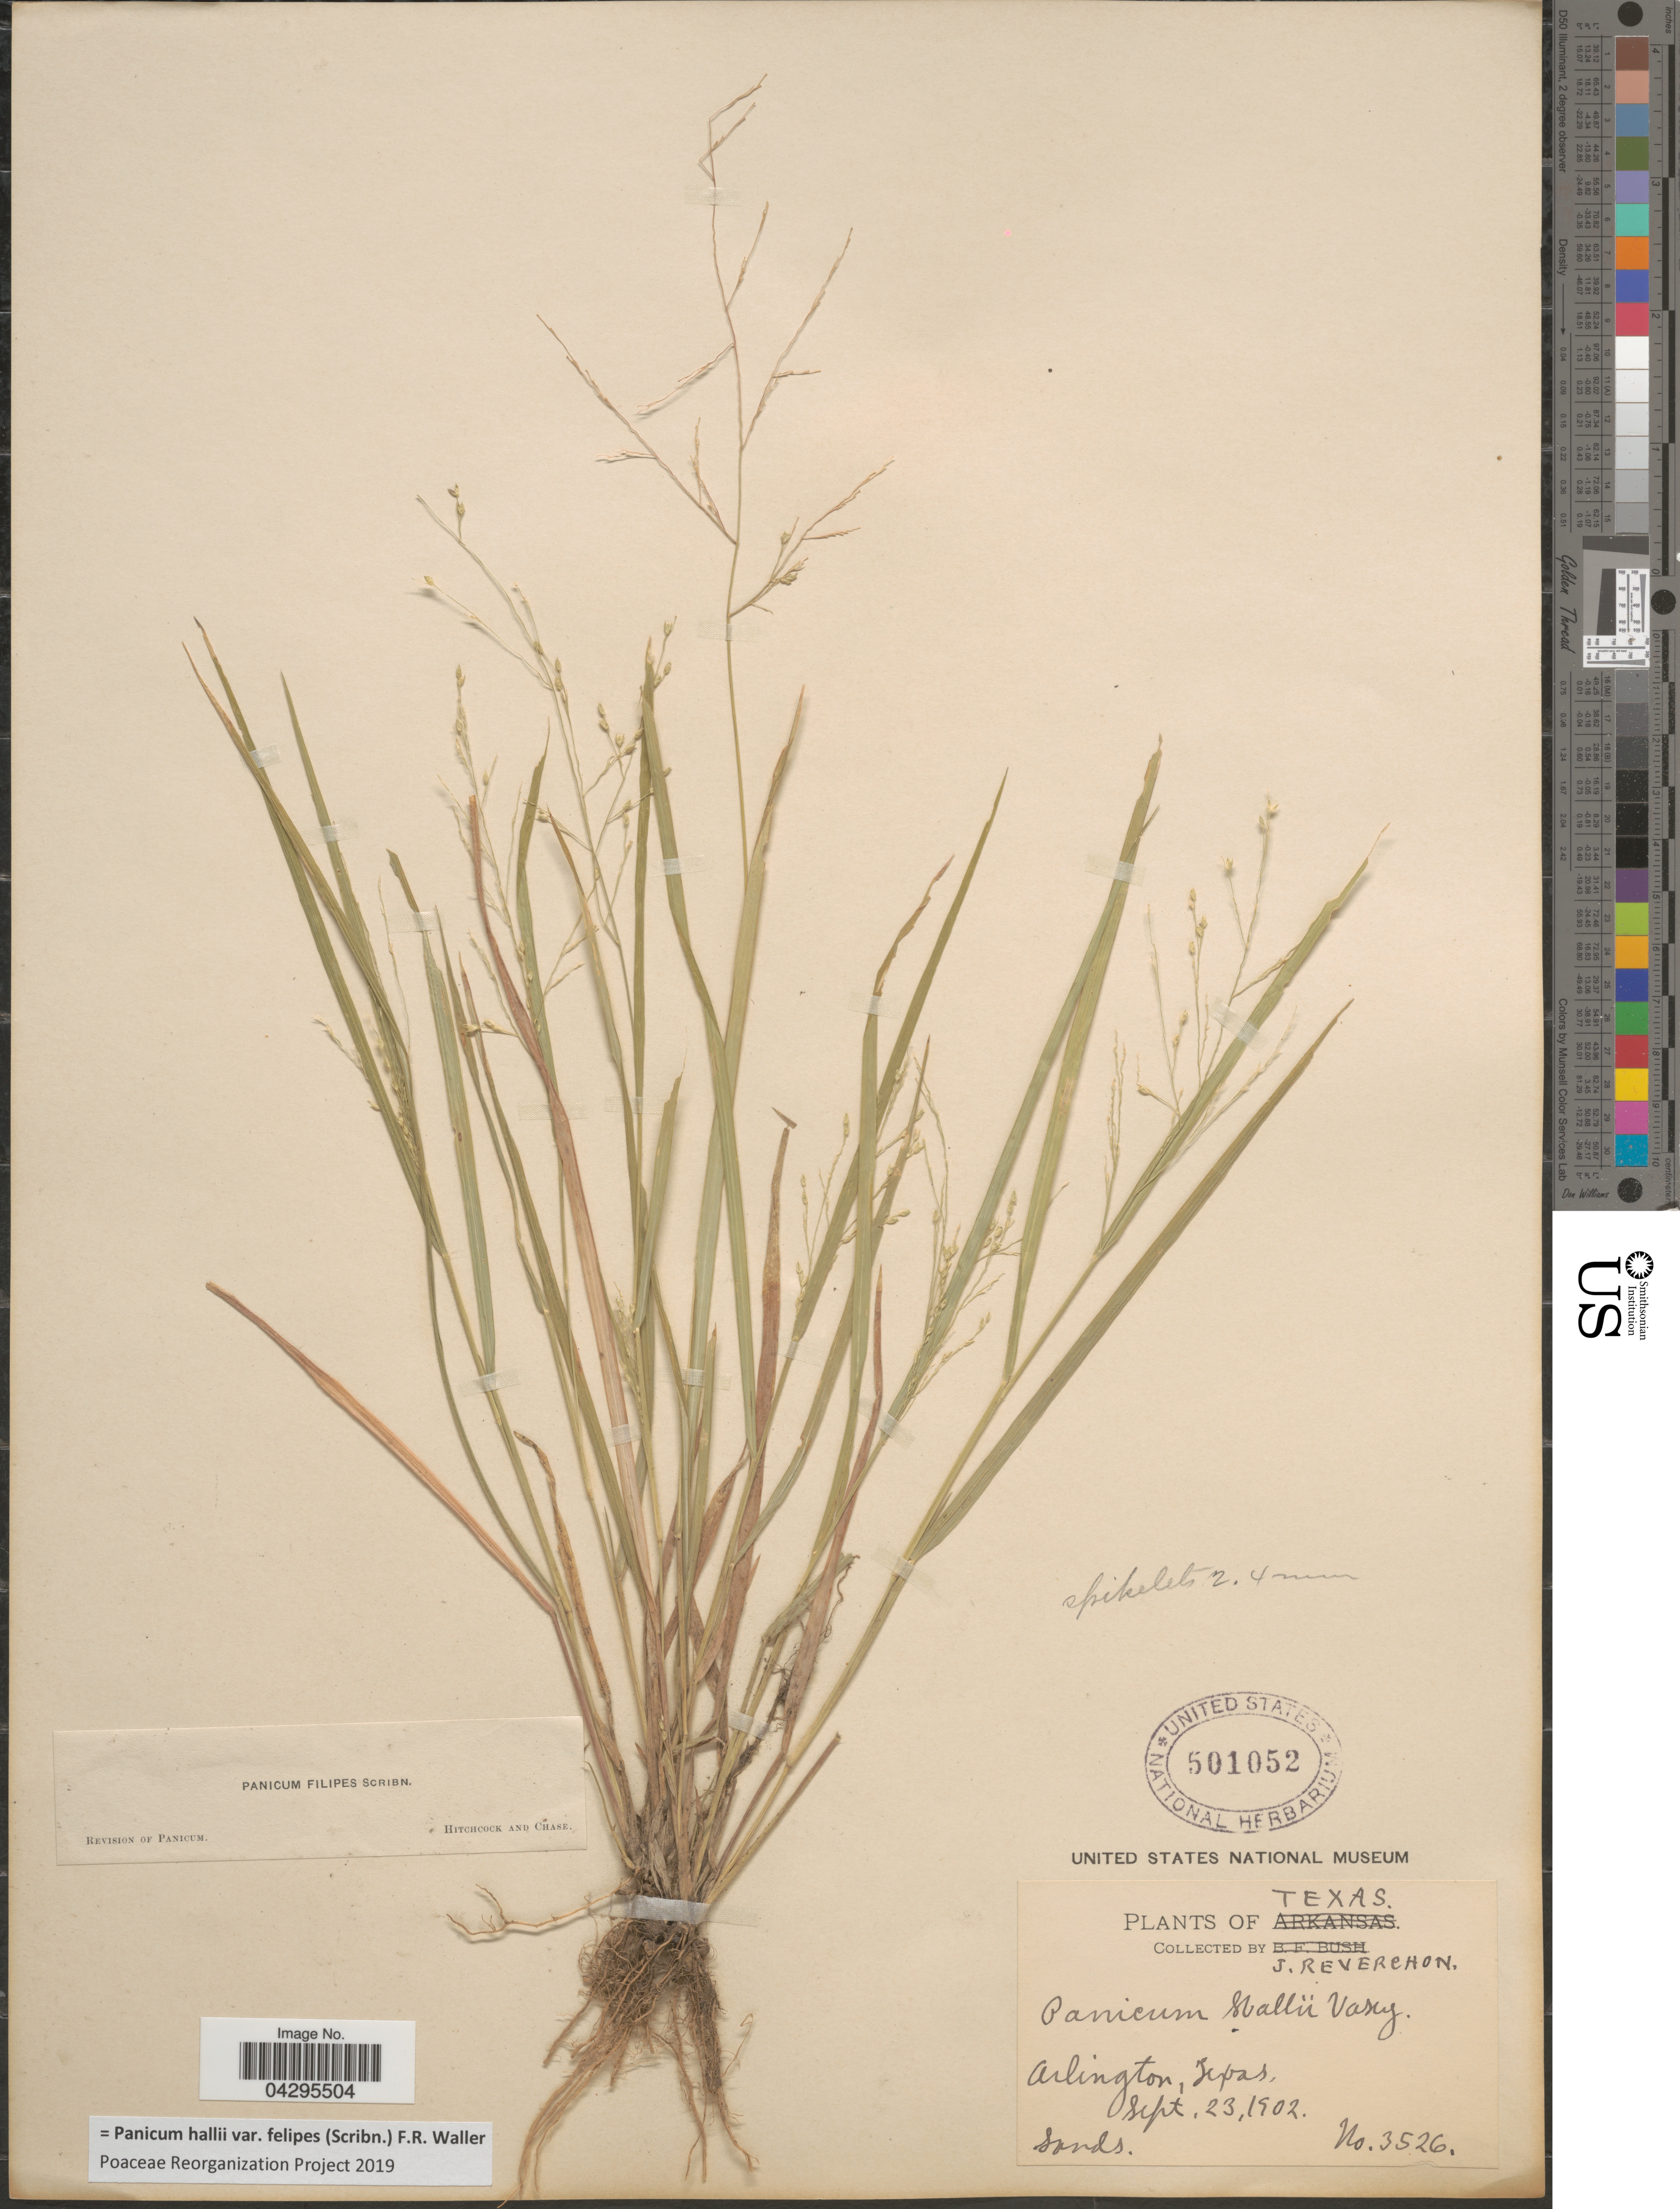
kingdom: Plantae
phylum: Tracheophyta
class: Liliopsida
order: Poales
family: Poaceae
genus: Panicum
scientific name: Panicum hallii var. felipes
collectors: J. Reverchon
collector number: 3526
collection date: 1902-09-23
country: United States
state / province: Texas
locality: Arlington.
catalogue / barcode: US 501052